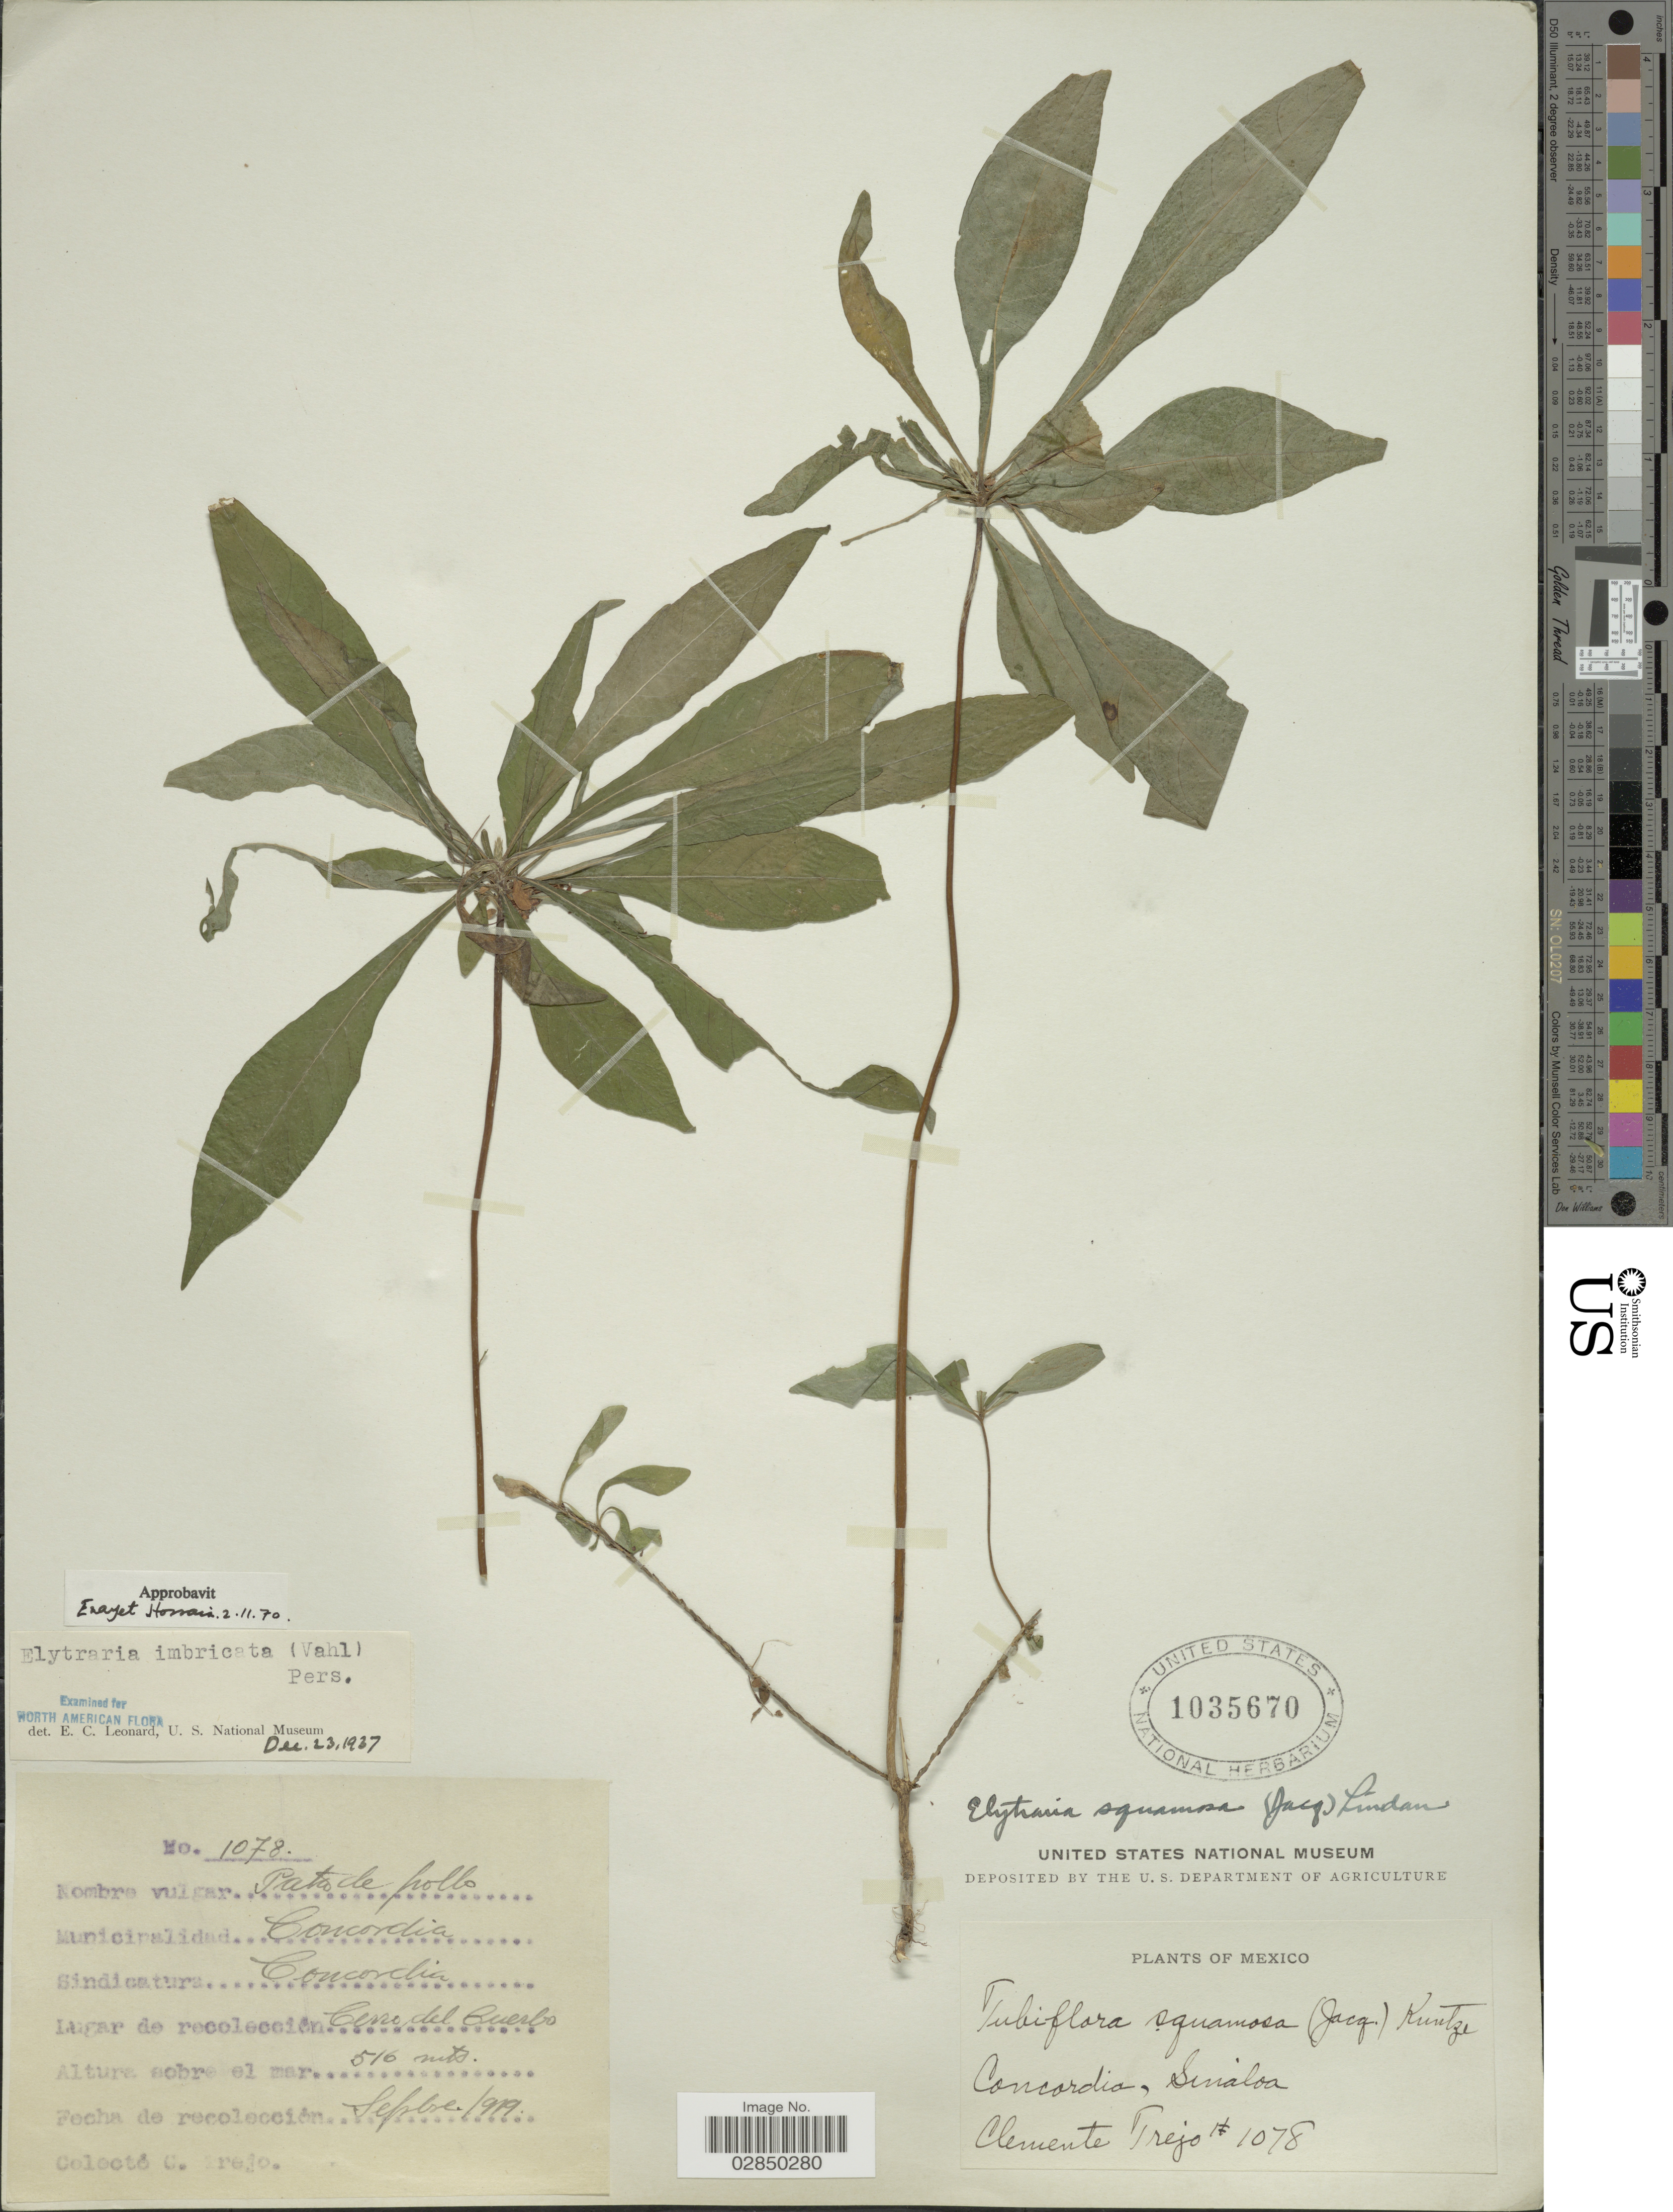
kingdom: Plantae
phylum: Tracheophyta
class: Magnoliopsida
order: Lamiales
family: Acanthaceae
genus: Elytraria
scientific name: Elytraria imbricata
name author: (Vahl) Pers.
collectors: C. Trejo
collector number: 1078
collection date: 1919-09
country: Mexico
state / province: Sinaloa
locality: Municipalidad Concordia. Concordia. Cerro del Cuerbo.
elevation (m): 516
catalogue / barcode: US 1035670